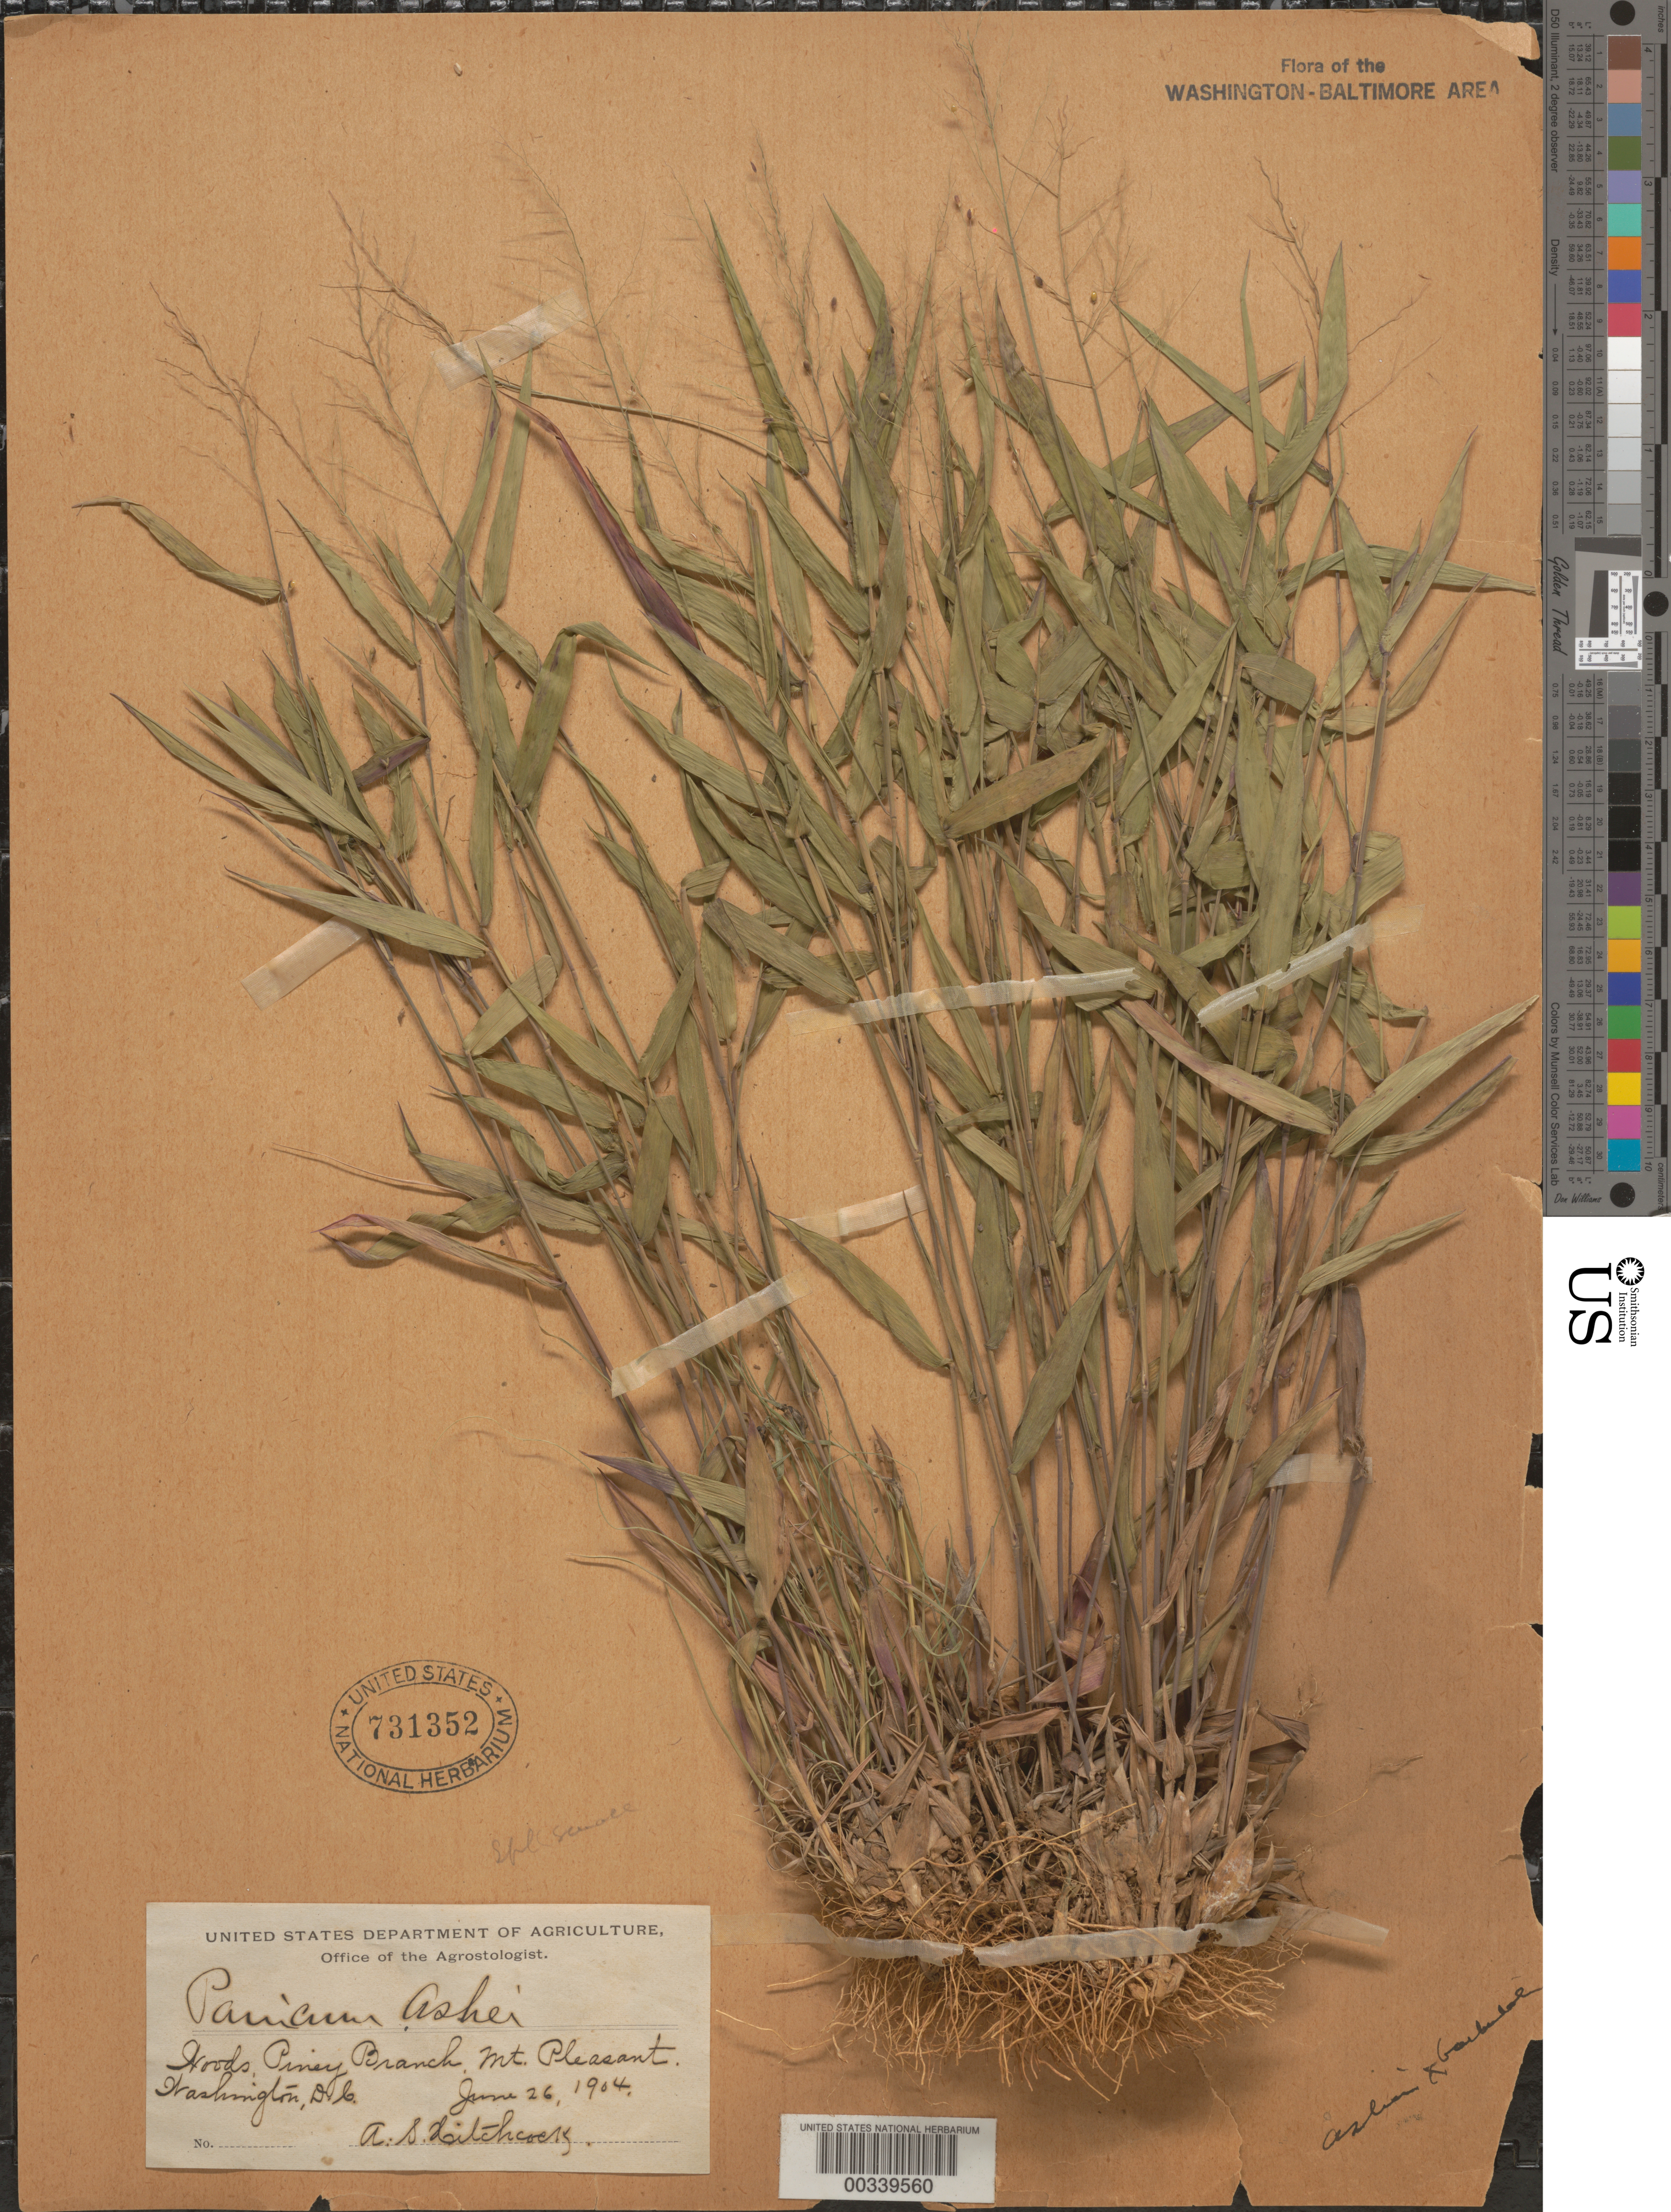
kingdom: Plantae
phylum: Tracheophyta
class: Liliopsida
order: Poales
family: Poaceae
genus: Dichanthelium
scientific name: Dichanthelium commutatum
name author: (Schult.) Gould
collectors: A. S. Hitchcock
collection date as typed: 26 Jun 1904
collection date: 1904-06-26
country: United States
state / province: District of Columbia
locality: Mt Pleasant, Piney Branch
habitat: Woods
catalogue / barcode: US 731352